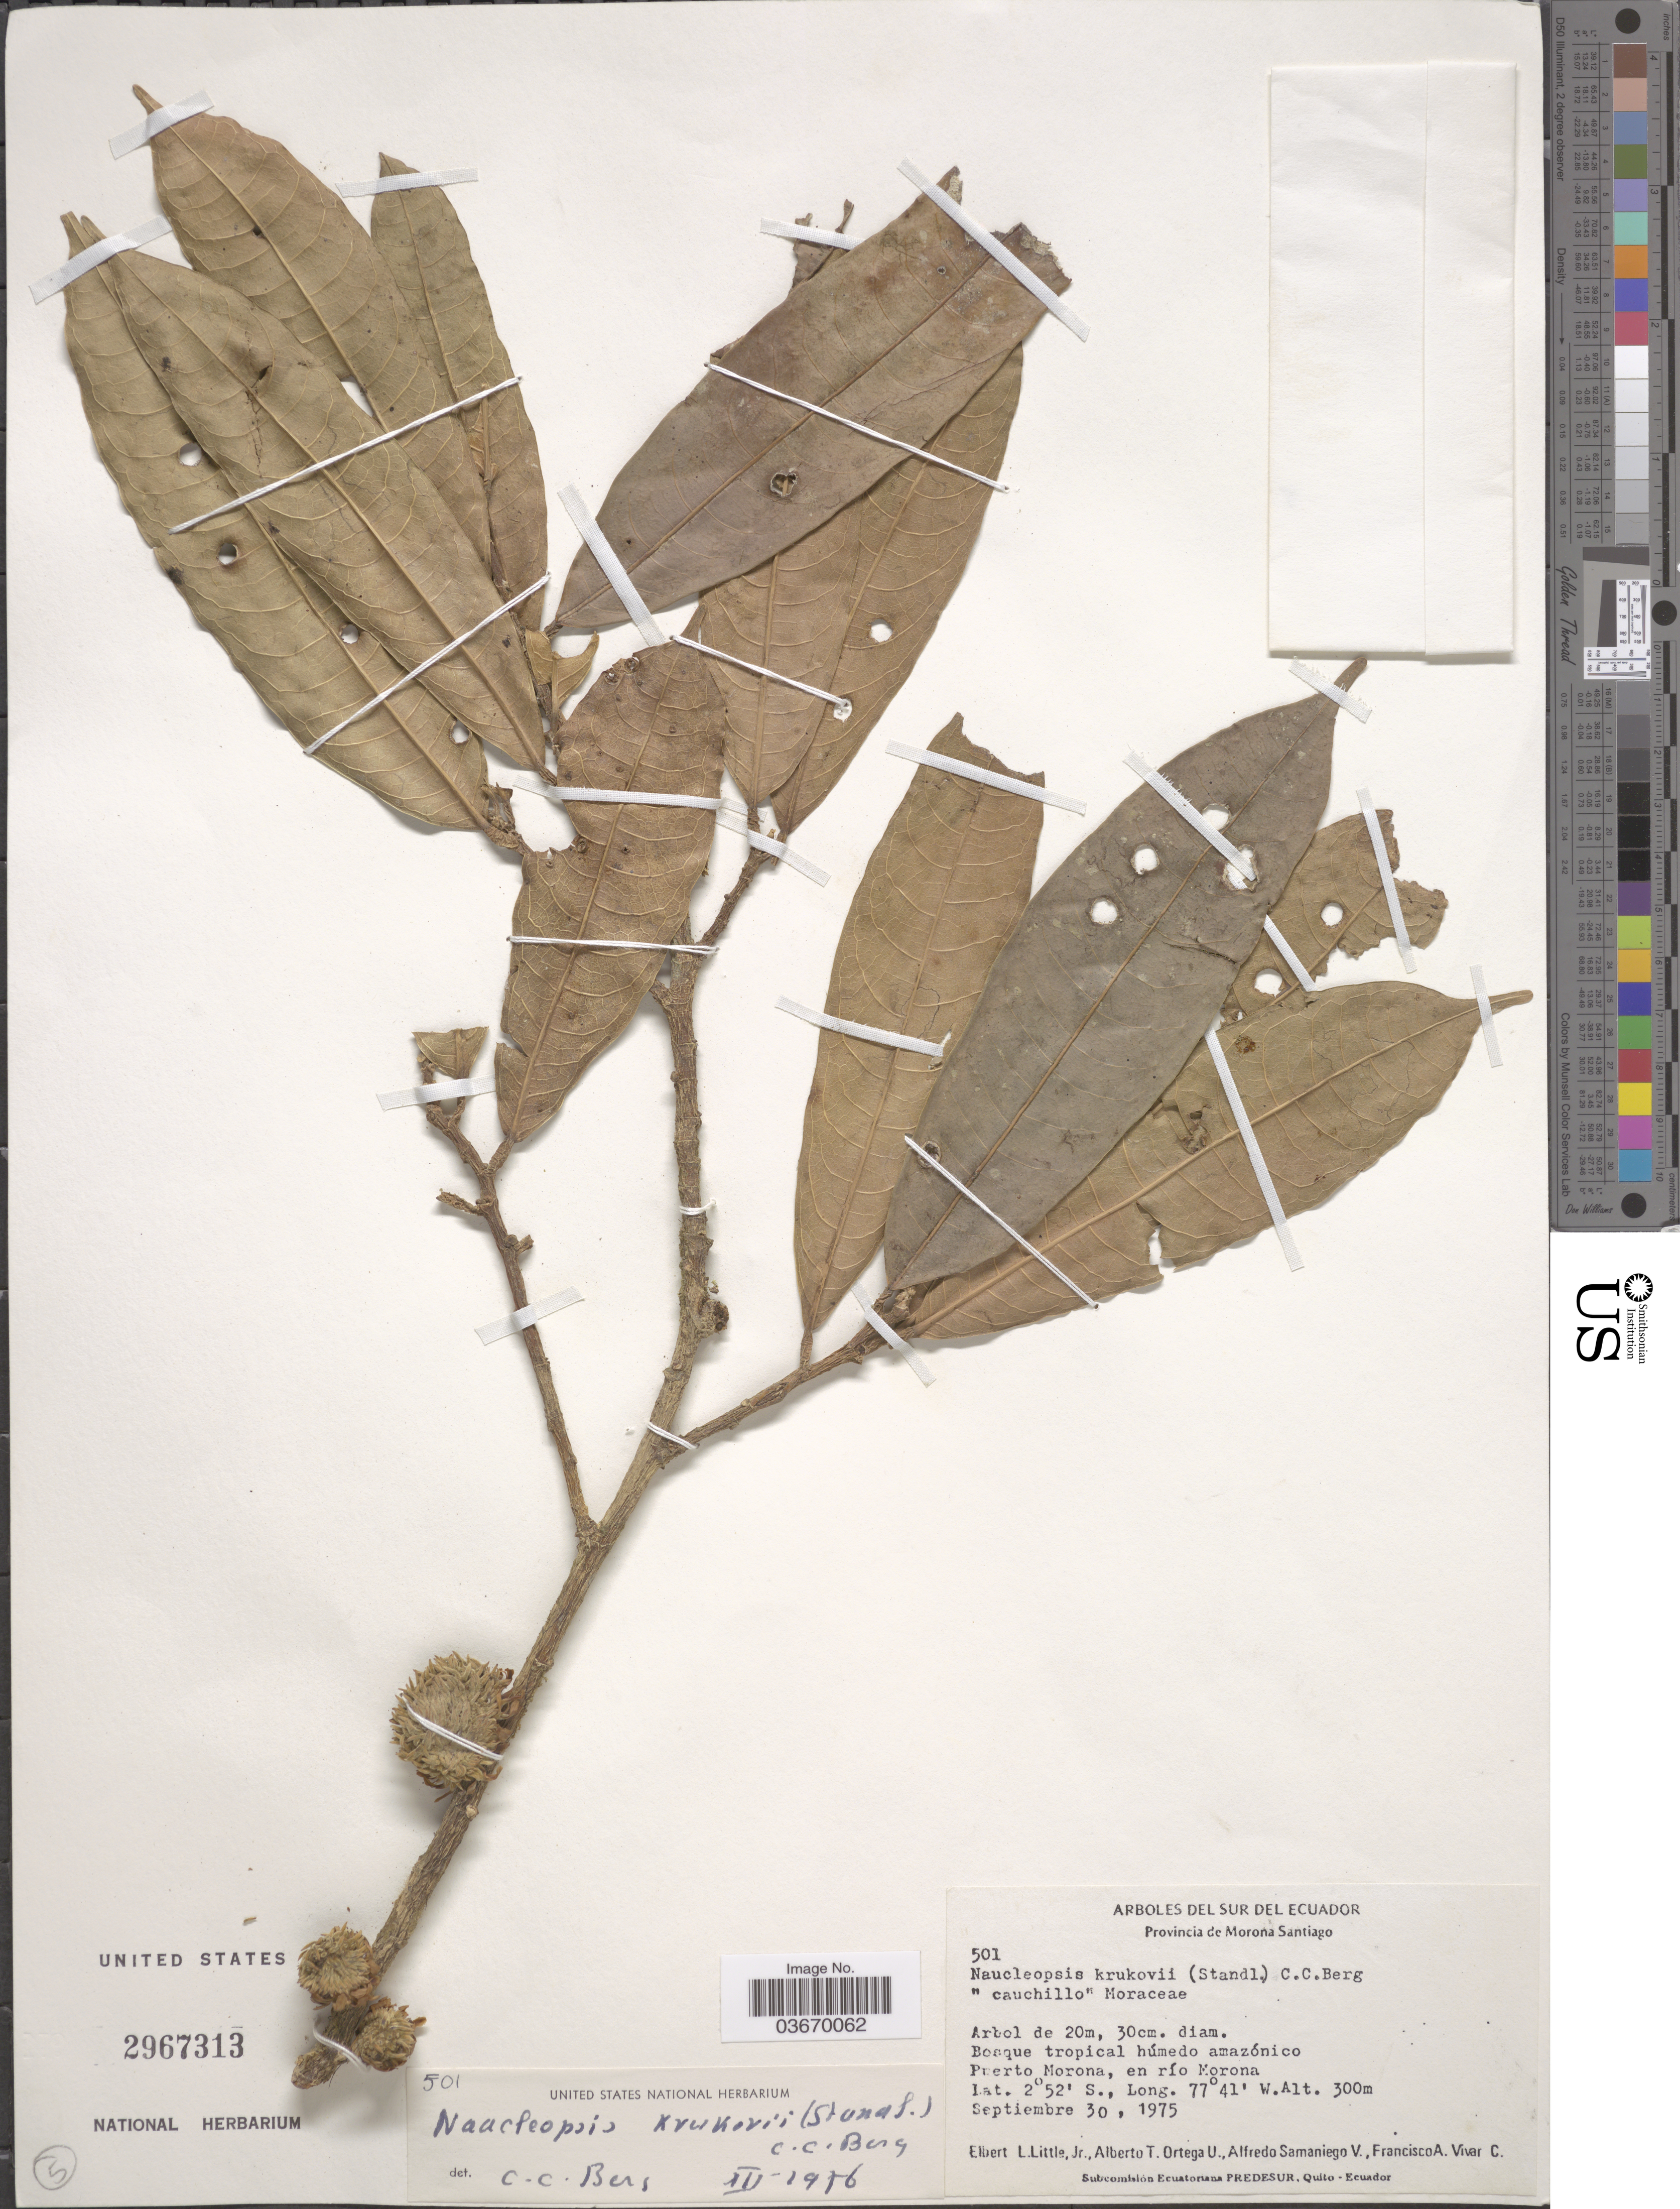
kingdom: Plantae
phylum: Tracheophyta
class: Magnoliopsida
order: Rosales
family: Moraceae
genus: Naucleopsis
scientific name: Naucleopsis krukovii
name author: (Standl.) C.C. Berg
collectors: E. L. Little, A. T. Ortega U., A. V. Samaniego & F. A. Vivar C.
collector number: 501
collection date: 1975-09-30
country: Ecuador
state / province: Morona-Santiago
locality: Del Sur del Ecuador. Puerto Morona, en río Morona.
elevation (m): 300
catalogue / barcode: US 2967313